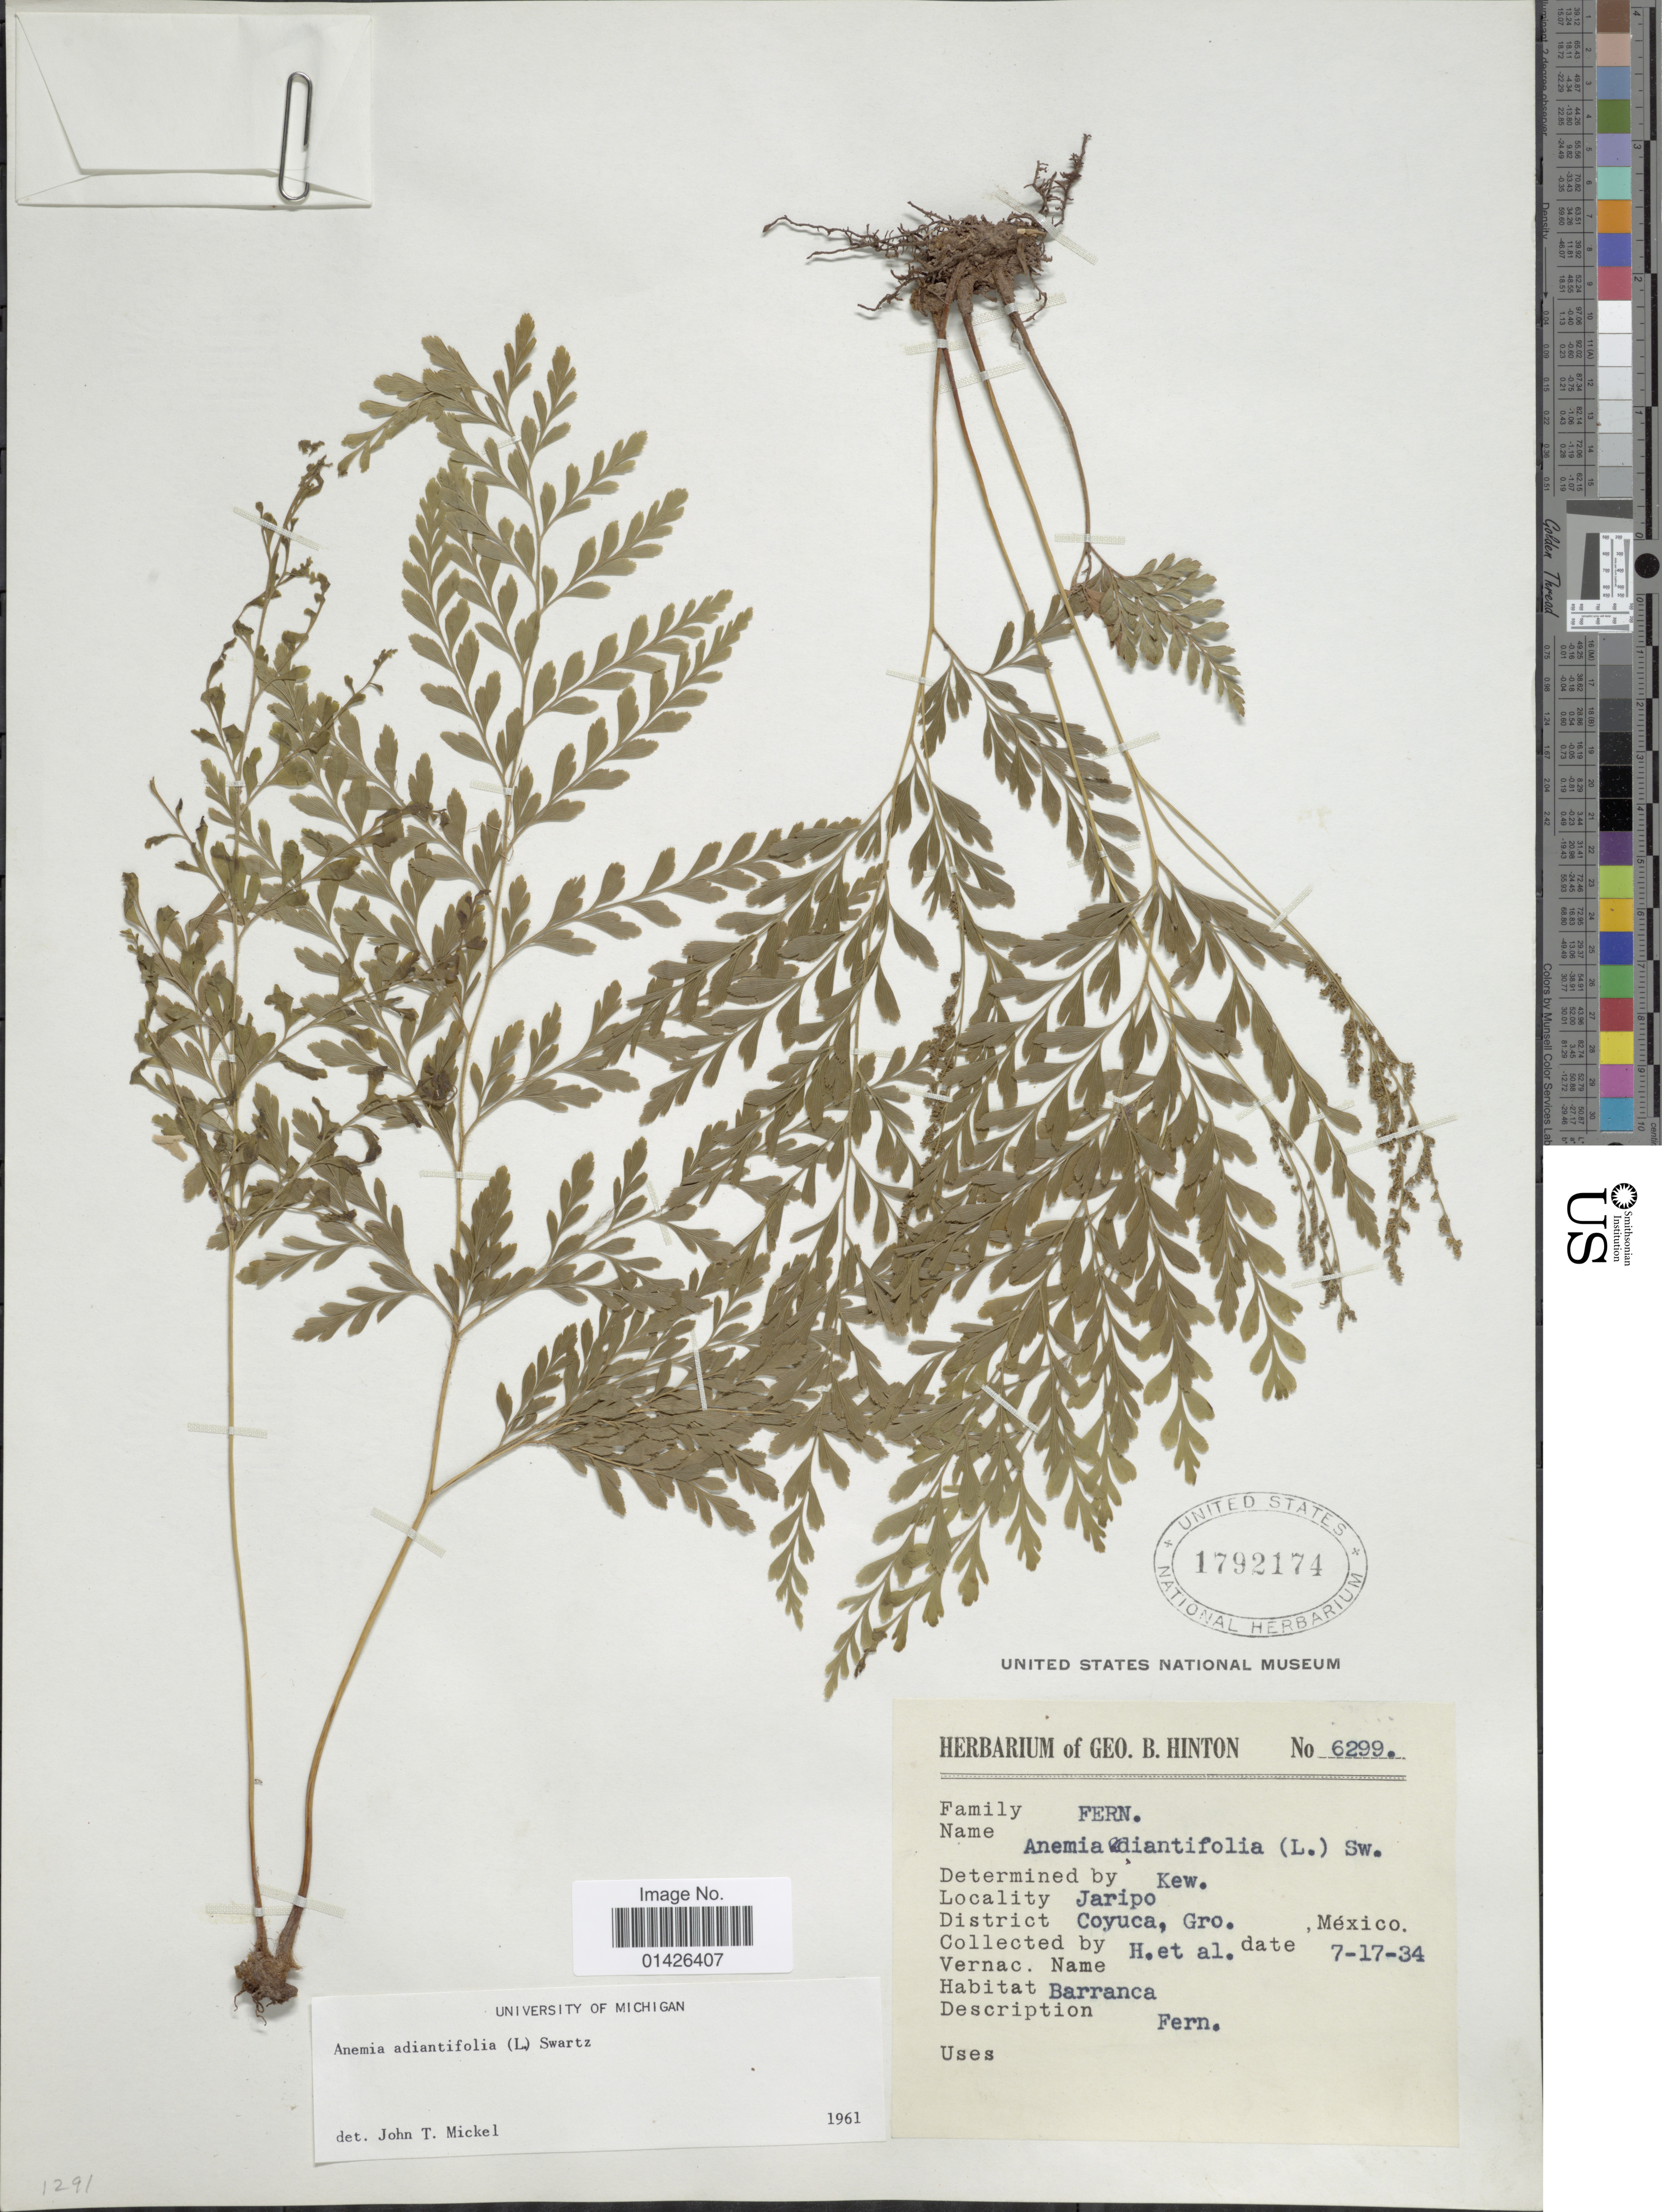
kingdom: Plantae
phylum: Tracheophyta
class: Polypodiopsida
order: Schizaeales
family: Anemiaceae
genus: Anemia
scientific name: Anemia adiantifolia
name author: (L.) Sw.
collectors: G. B. Hinton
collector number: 6299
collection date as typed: Transcribed d/m/y: 17/7/34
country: Mexico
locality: Jaripo, District Coyuca, Gro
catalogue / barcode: US 1792174